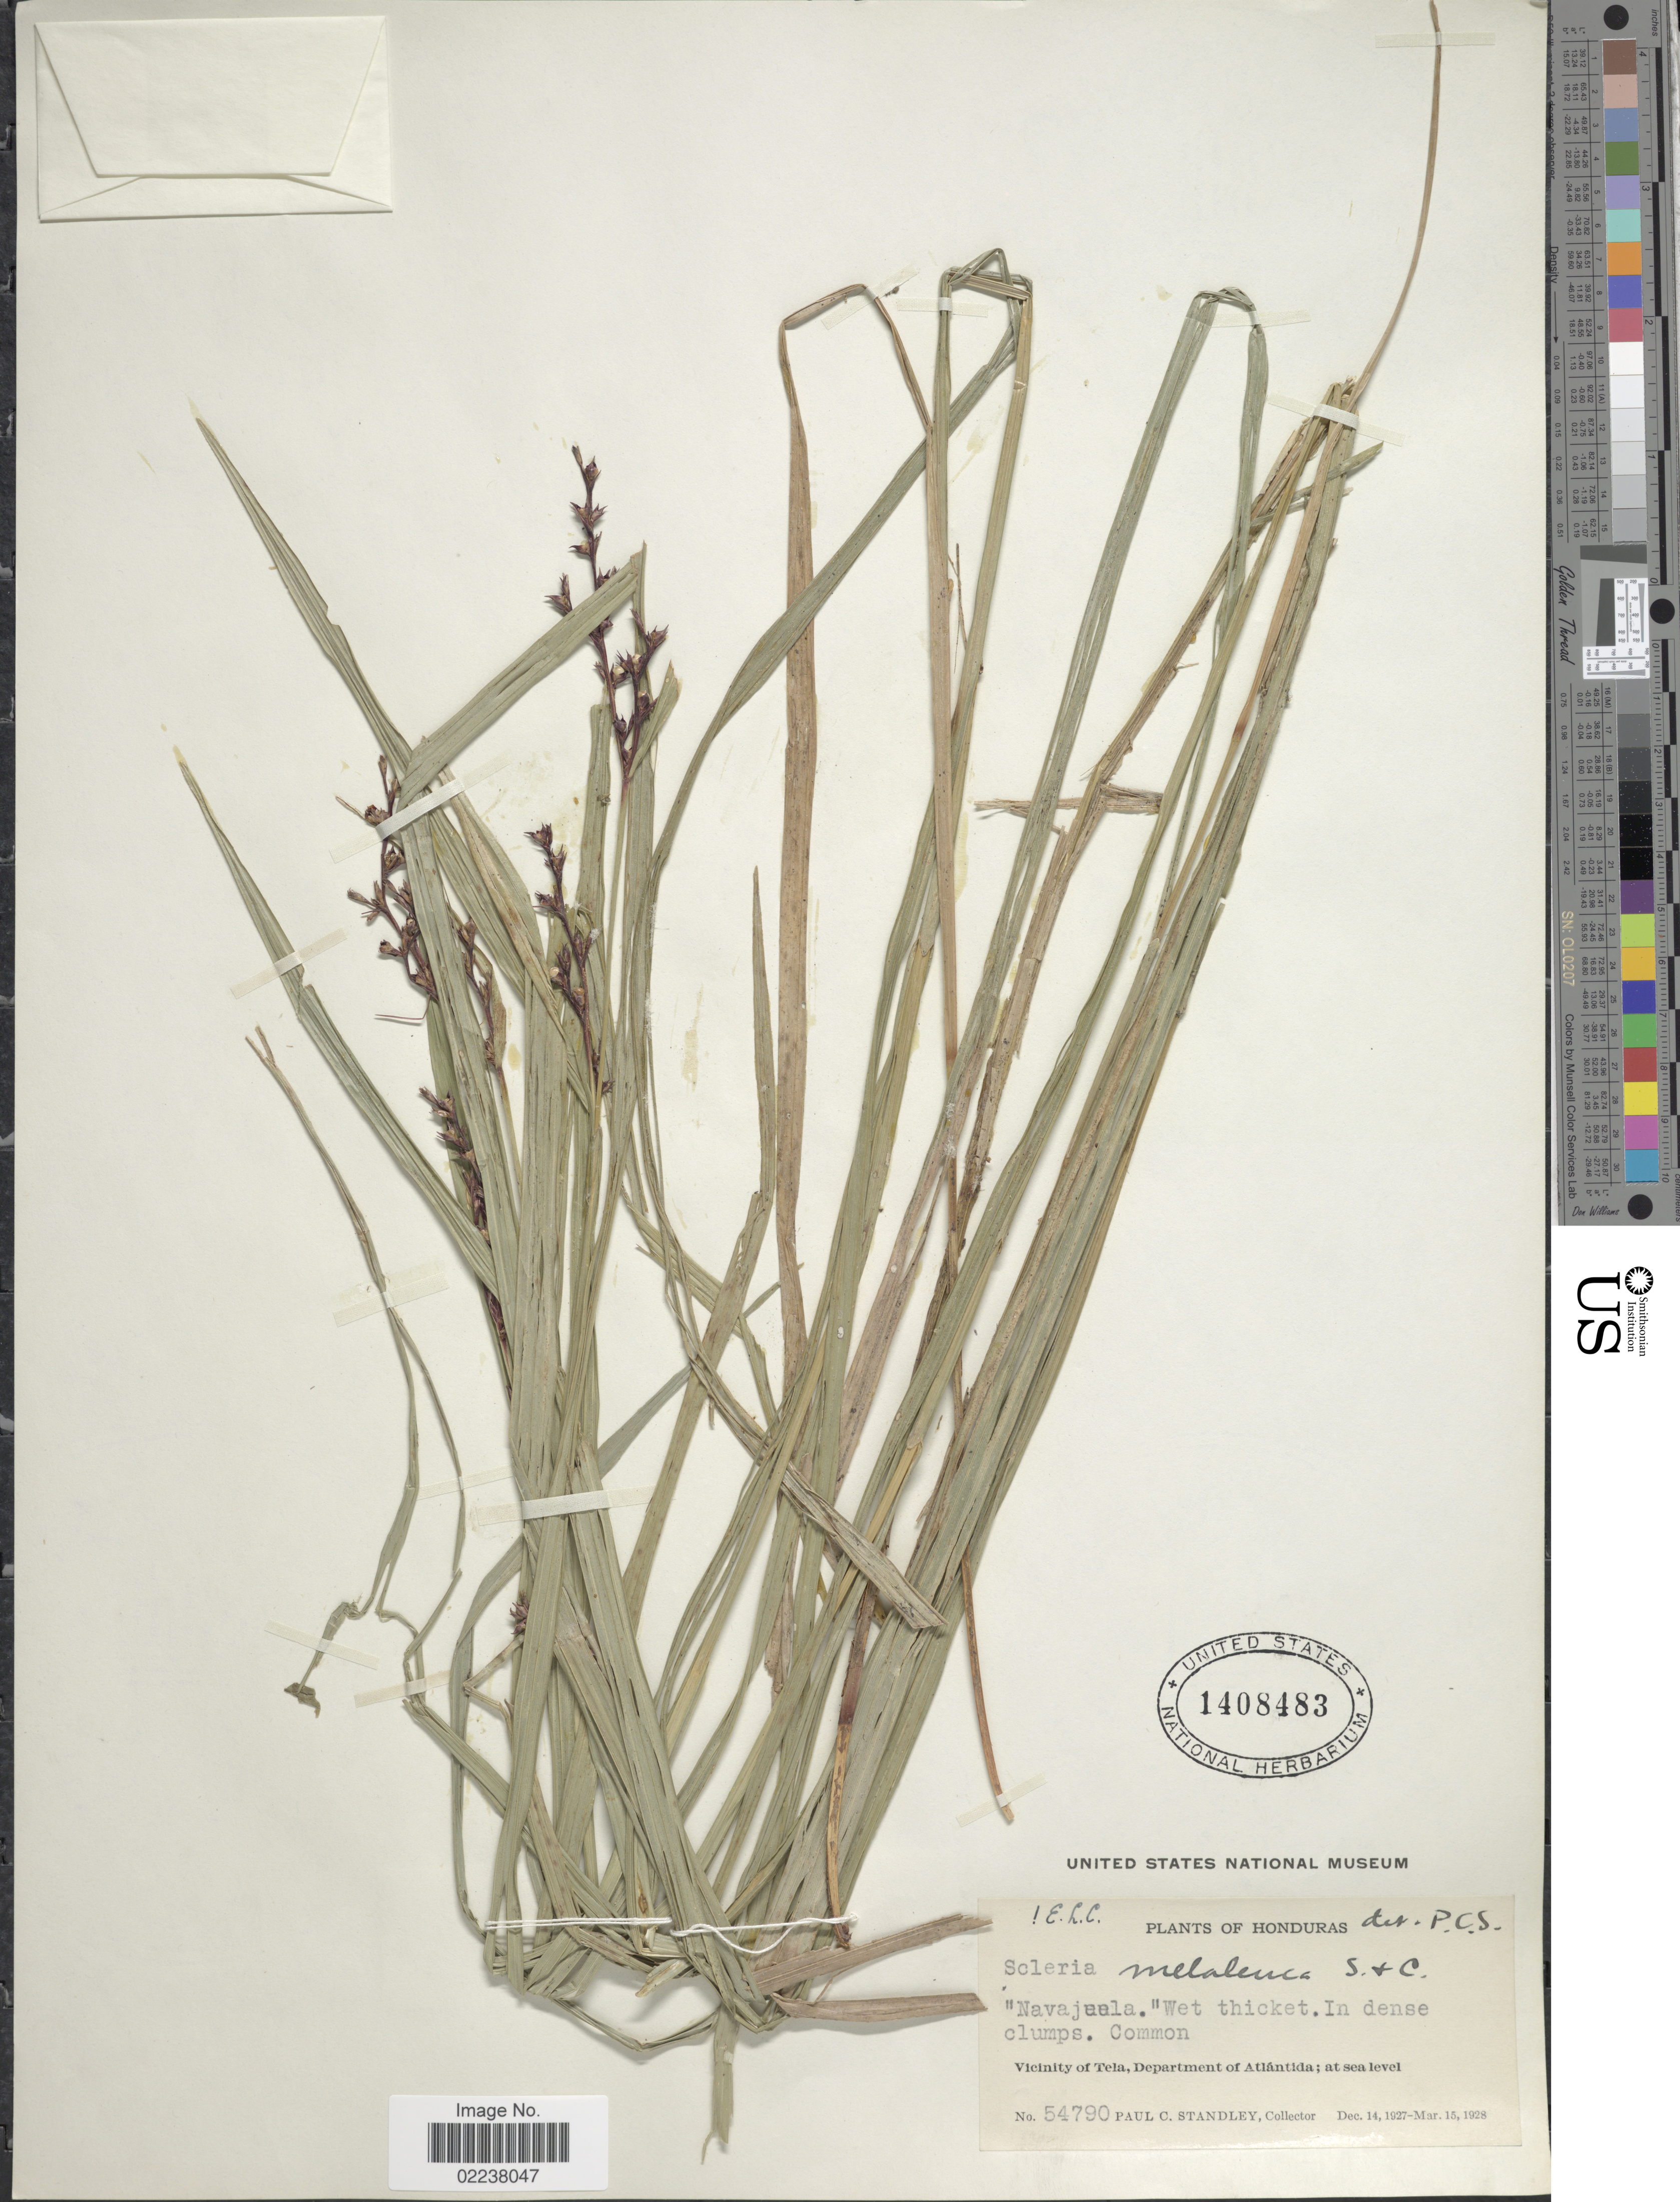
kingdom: Plantae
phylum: Tracheophyta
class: Liliopsida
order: Poales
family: Cyperaceae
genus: Scleria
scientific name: Scleria gaertneri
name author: Raddi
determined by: Strong, Mark T., (BOT), Smithsonian Institution - National Museum of Natural History (UNITED STATES)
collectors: P. C. Standley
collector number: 54790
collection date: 1927-12-14/1928-03-15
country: Honduras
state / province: Atlántida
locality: Vicinity of Tela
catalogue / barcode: US 1408483